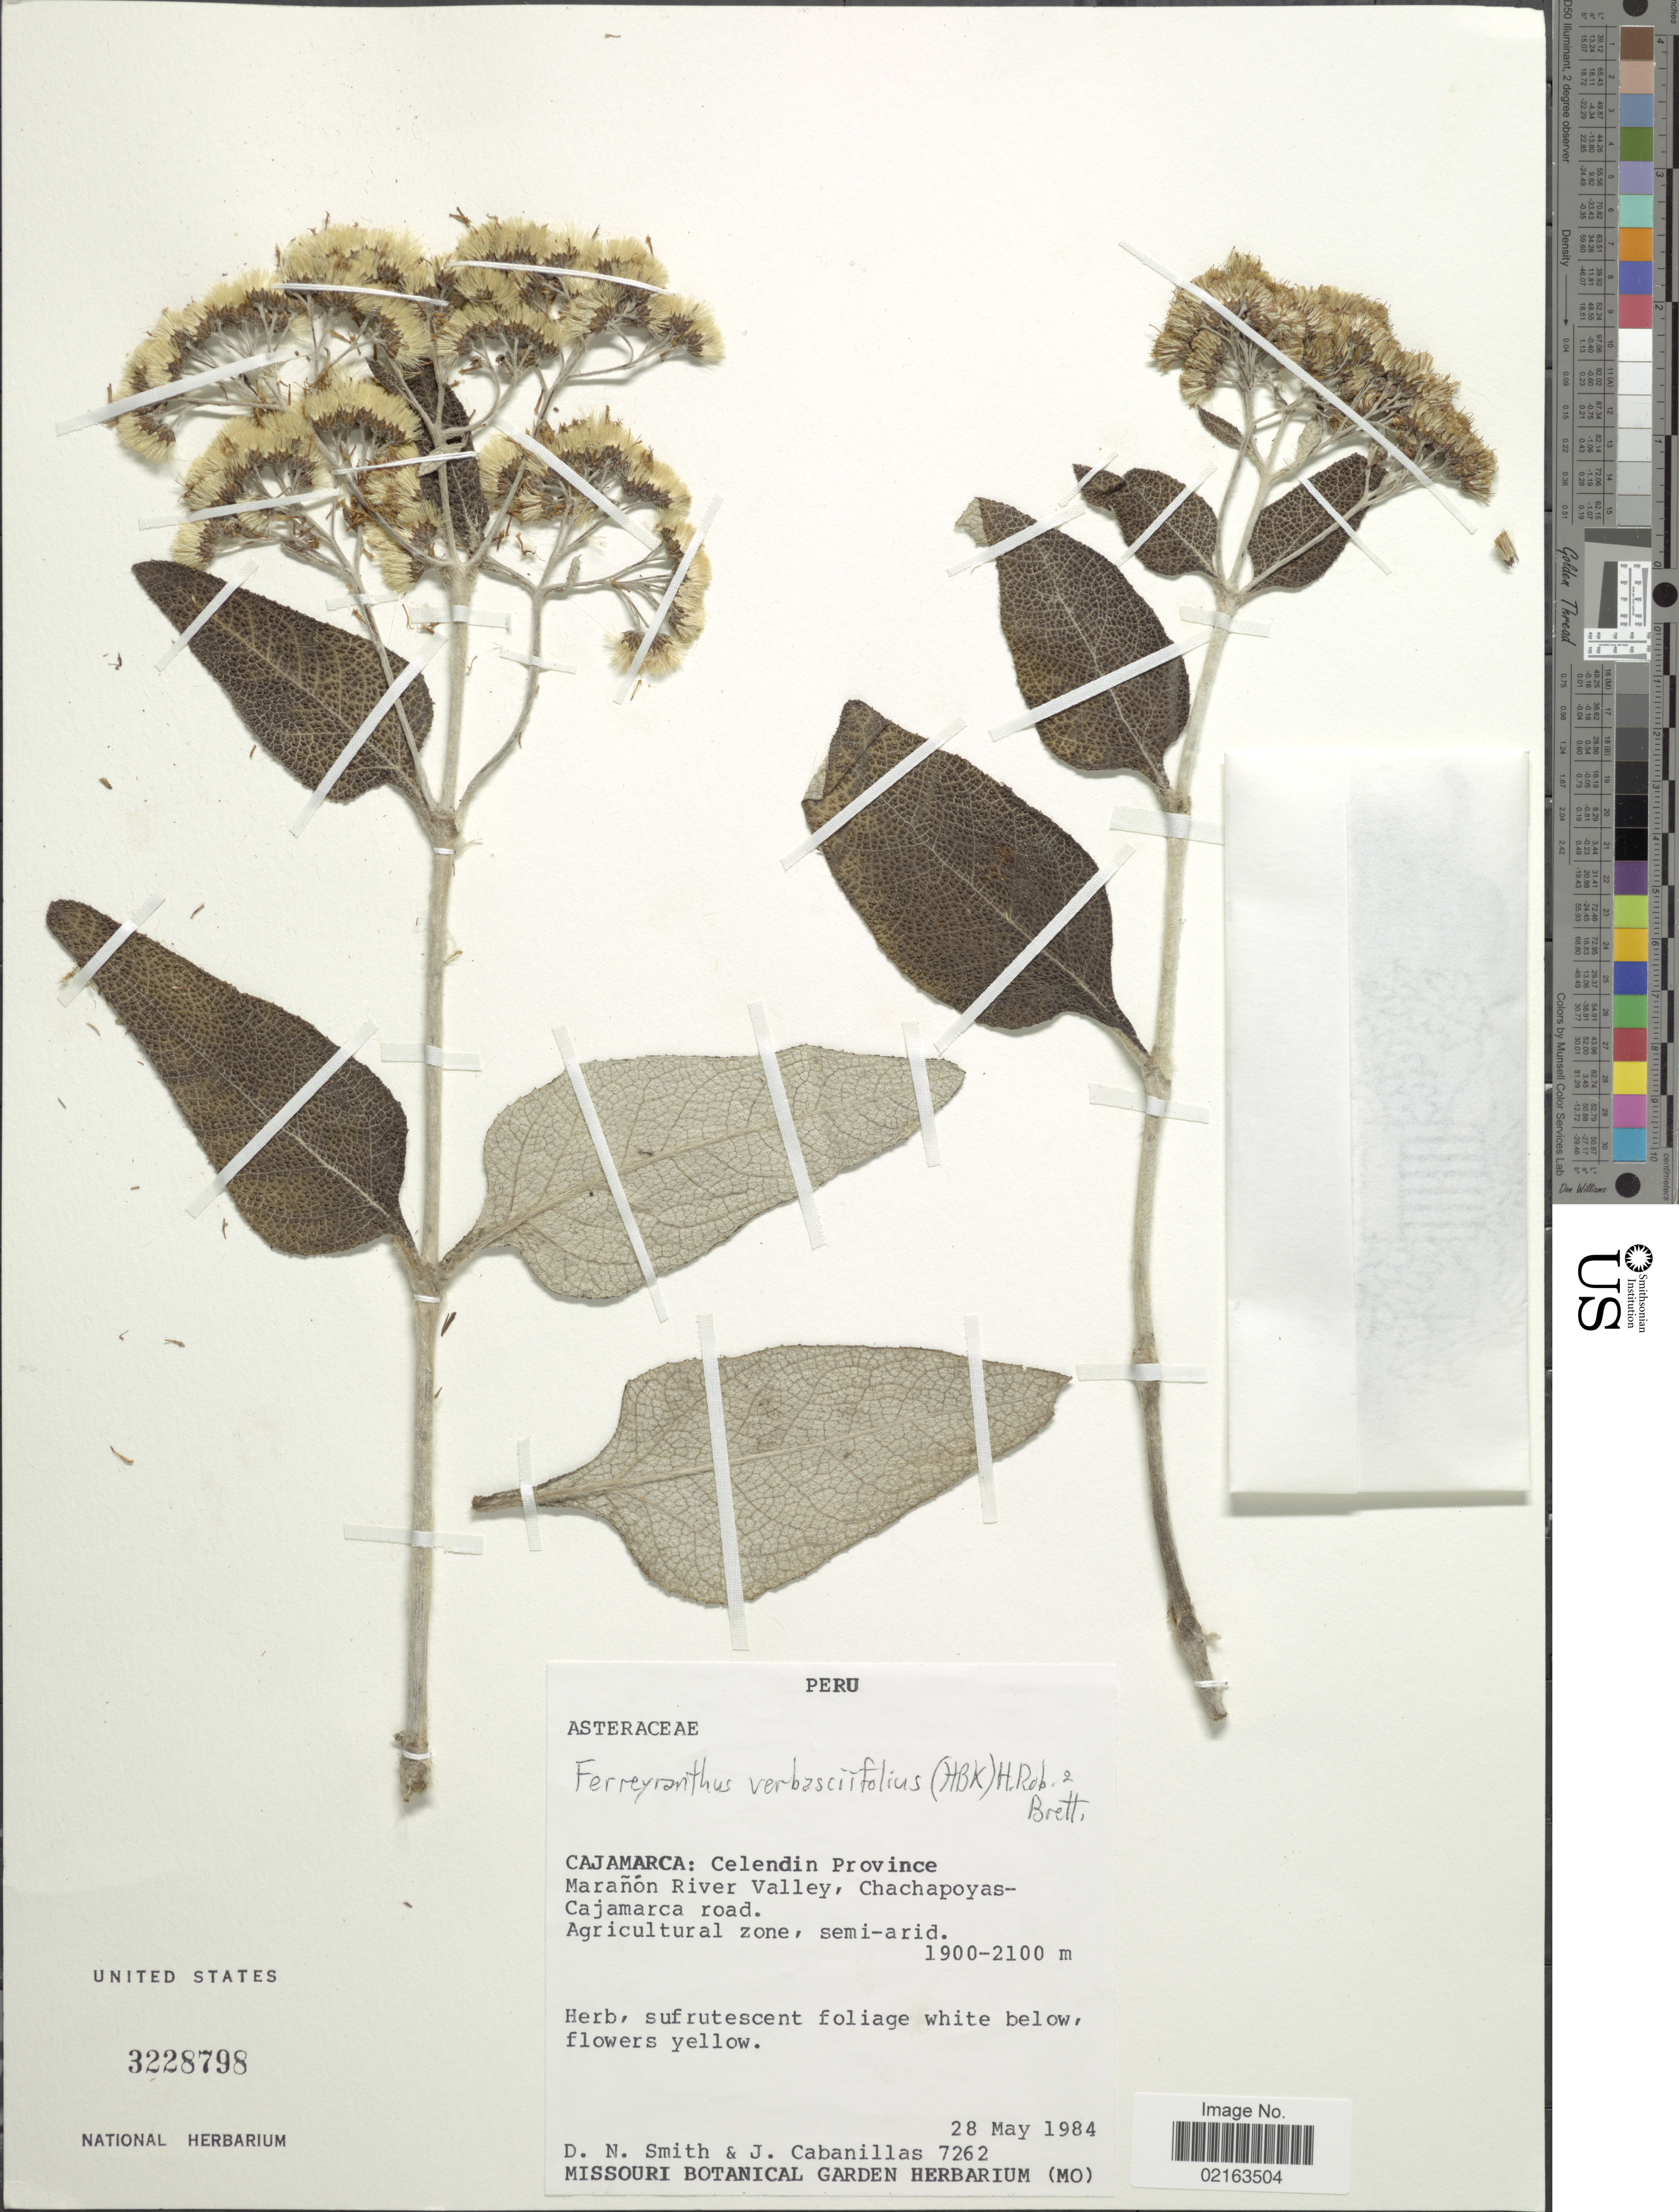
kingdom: Plantae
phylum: Tracheophyta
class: Magnoliopsida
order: Asterales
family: Asteraceae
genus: Ferreyranthus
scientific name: Ferreyranthus verbascifolius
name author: (Kunth) H. Rob. & Brettell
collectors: D. Smith & J. Cabanillas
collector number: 7262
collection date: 1984-05-28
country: Peru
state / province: Cajamarca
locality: Cajamarca: Celendin Province. Marañón River Valley, Chachapotas-Cajamarca road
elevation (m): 1900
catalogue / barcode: US 3228798